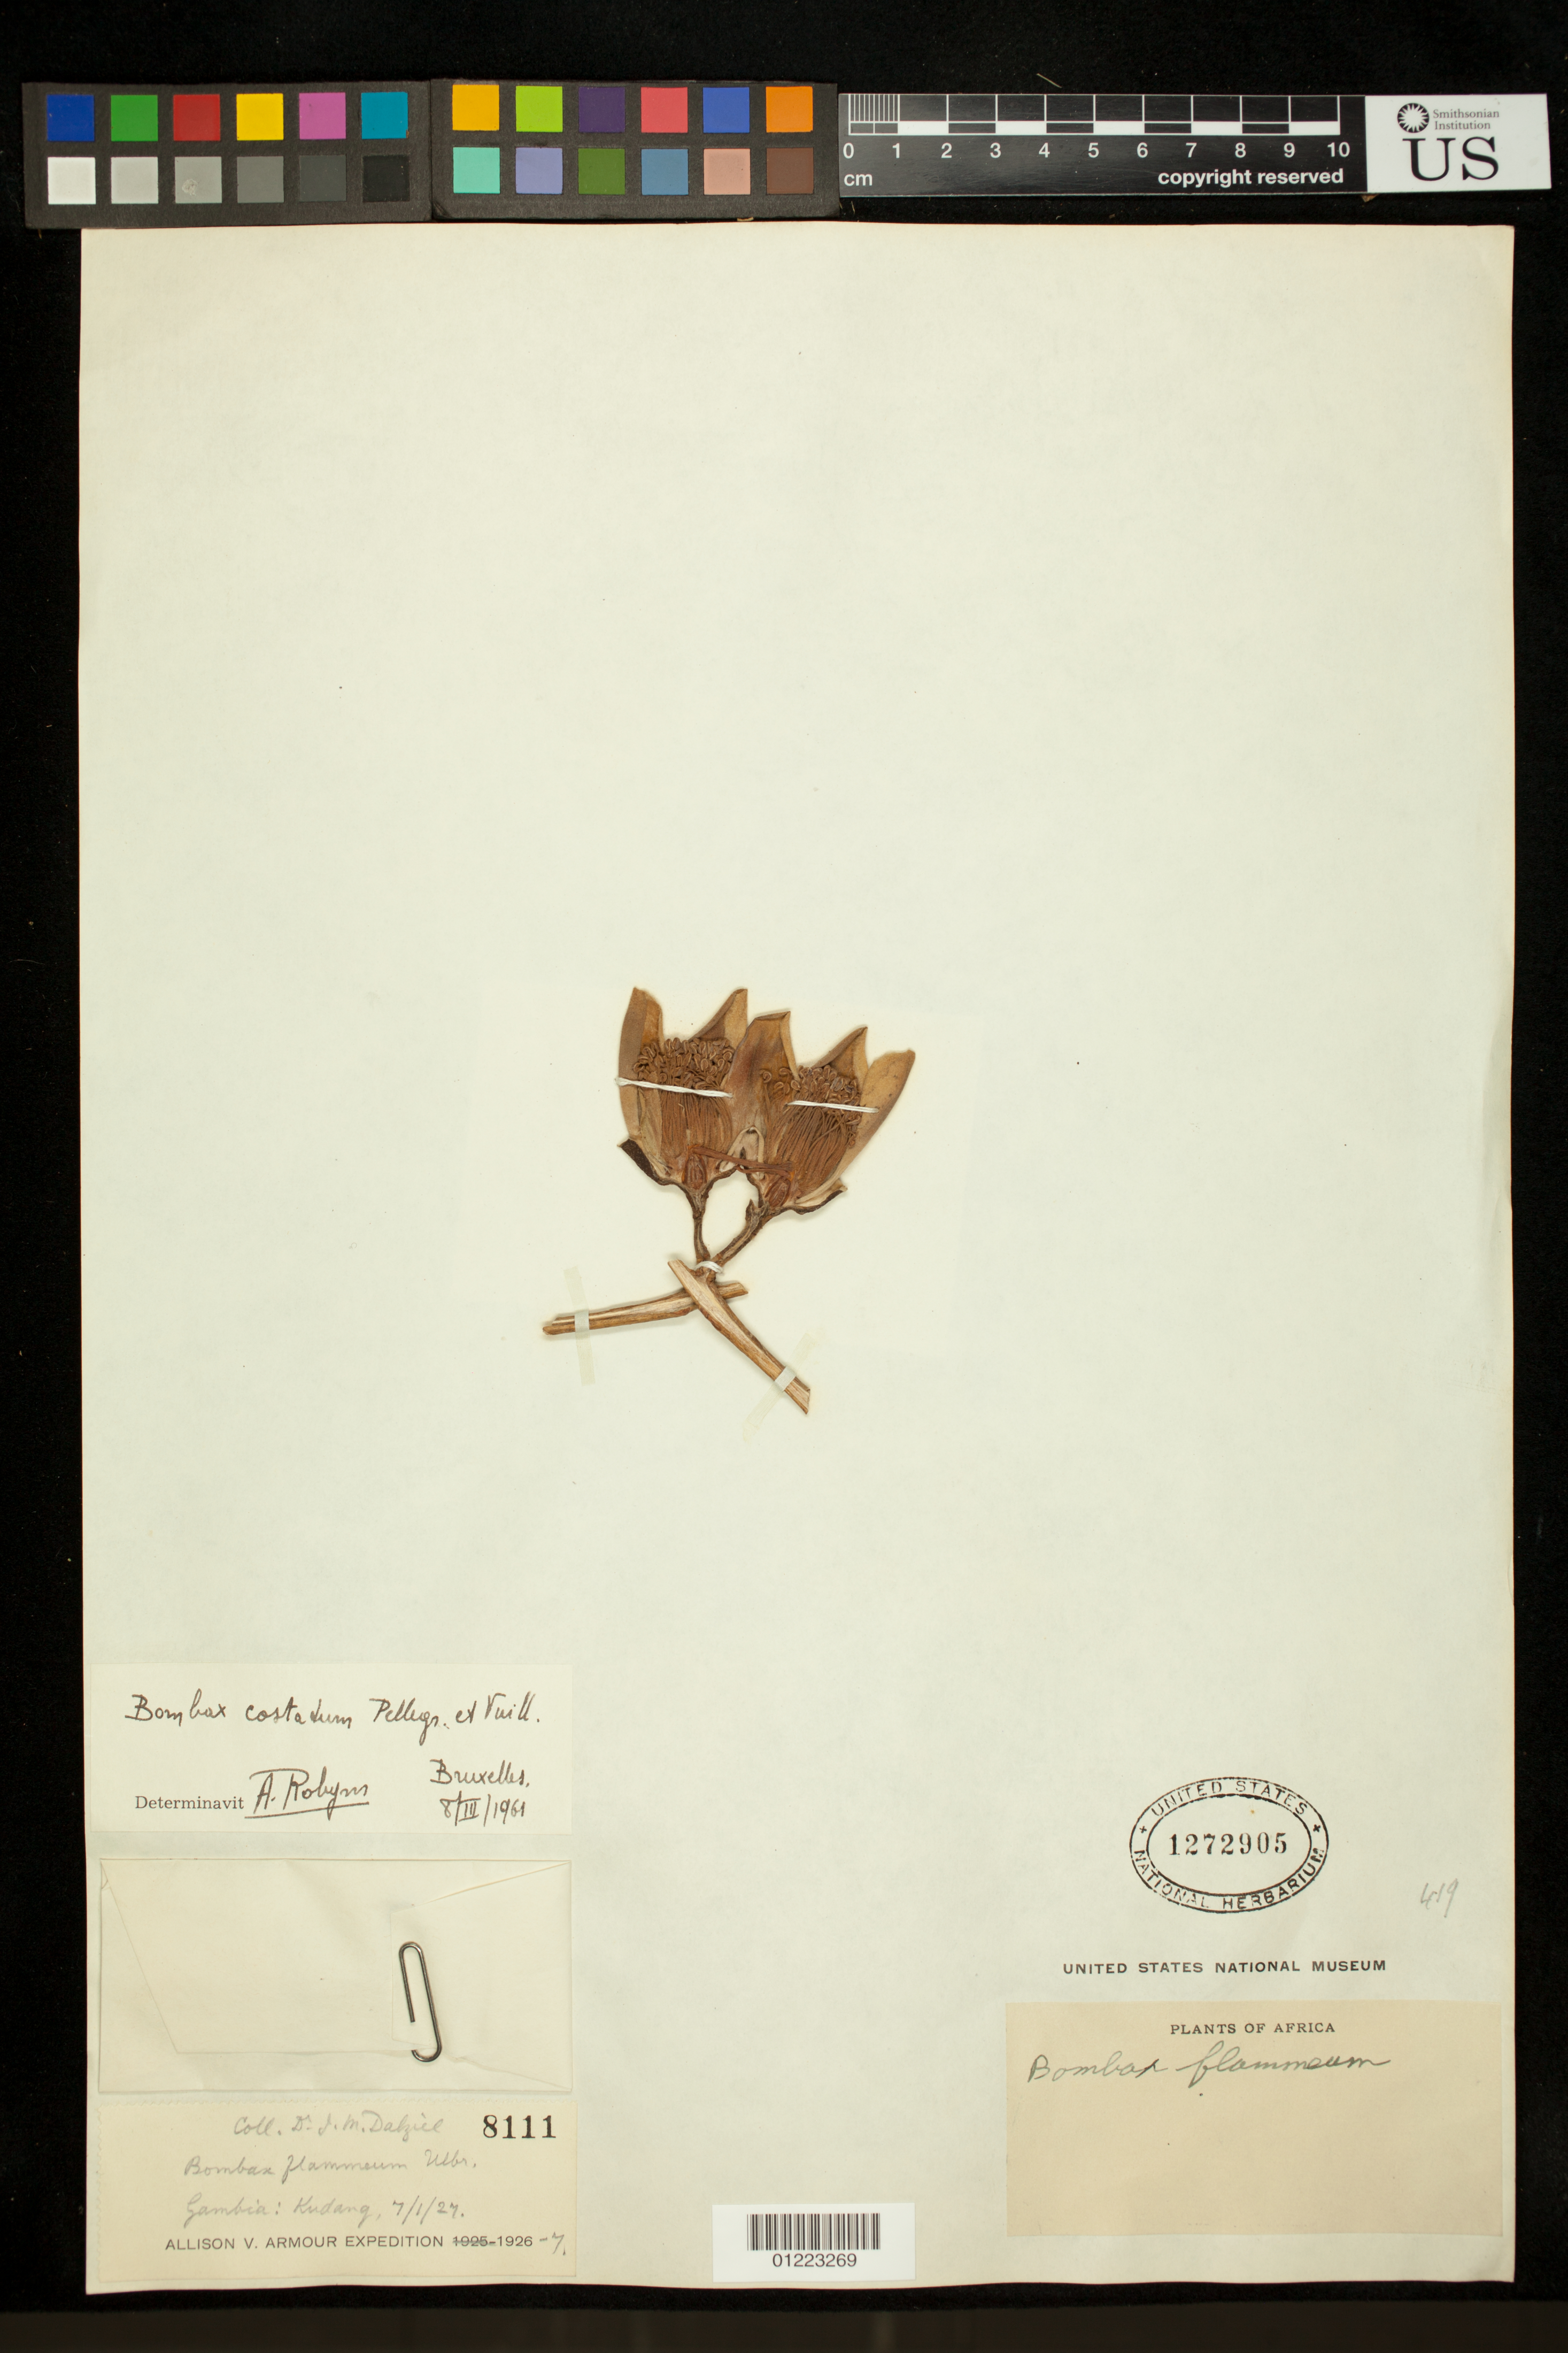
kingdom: Plantae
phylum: Tracheophyta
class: Magnoliopsida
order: Malvales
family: Malvaceae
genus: Bombax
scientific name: Bombax costatum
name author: Pellegr. & Vuillet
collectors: J. Dalziel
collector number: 8111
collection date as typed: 1/7/1927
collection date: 1927-01-07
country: Gambia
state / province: Central River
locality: Kudang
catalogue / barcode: US 1272905